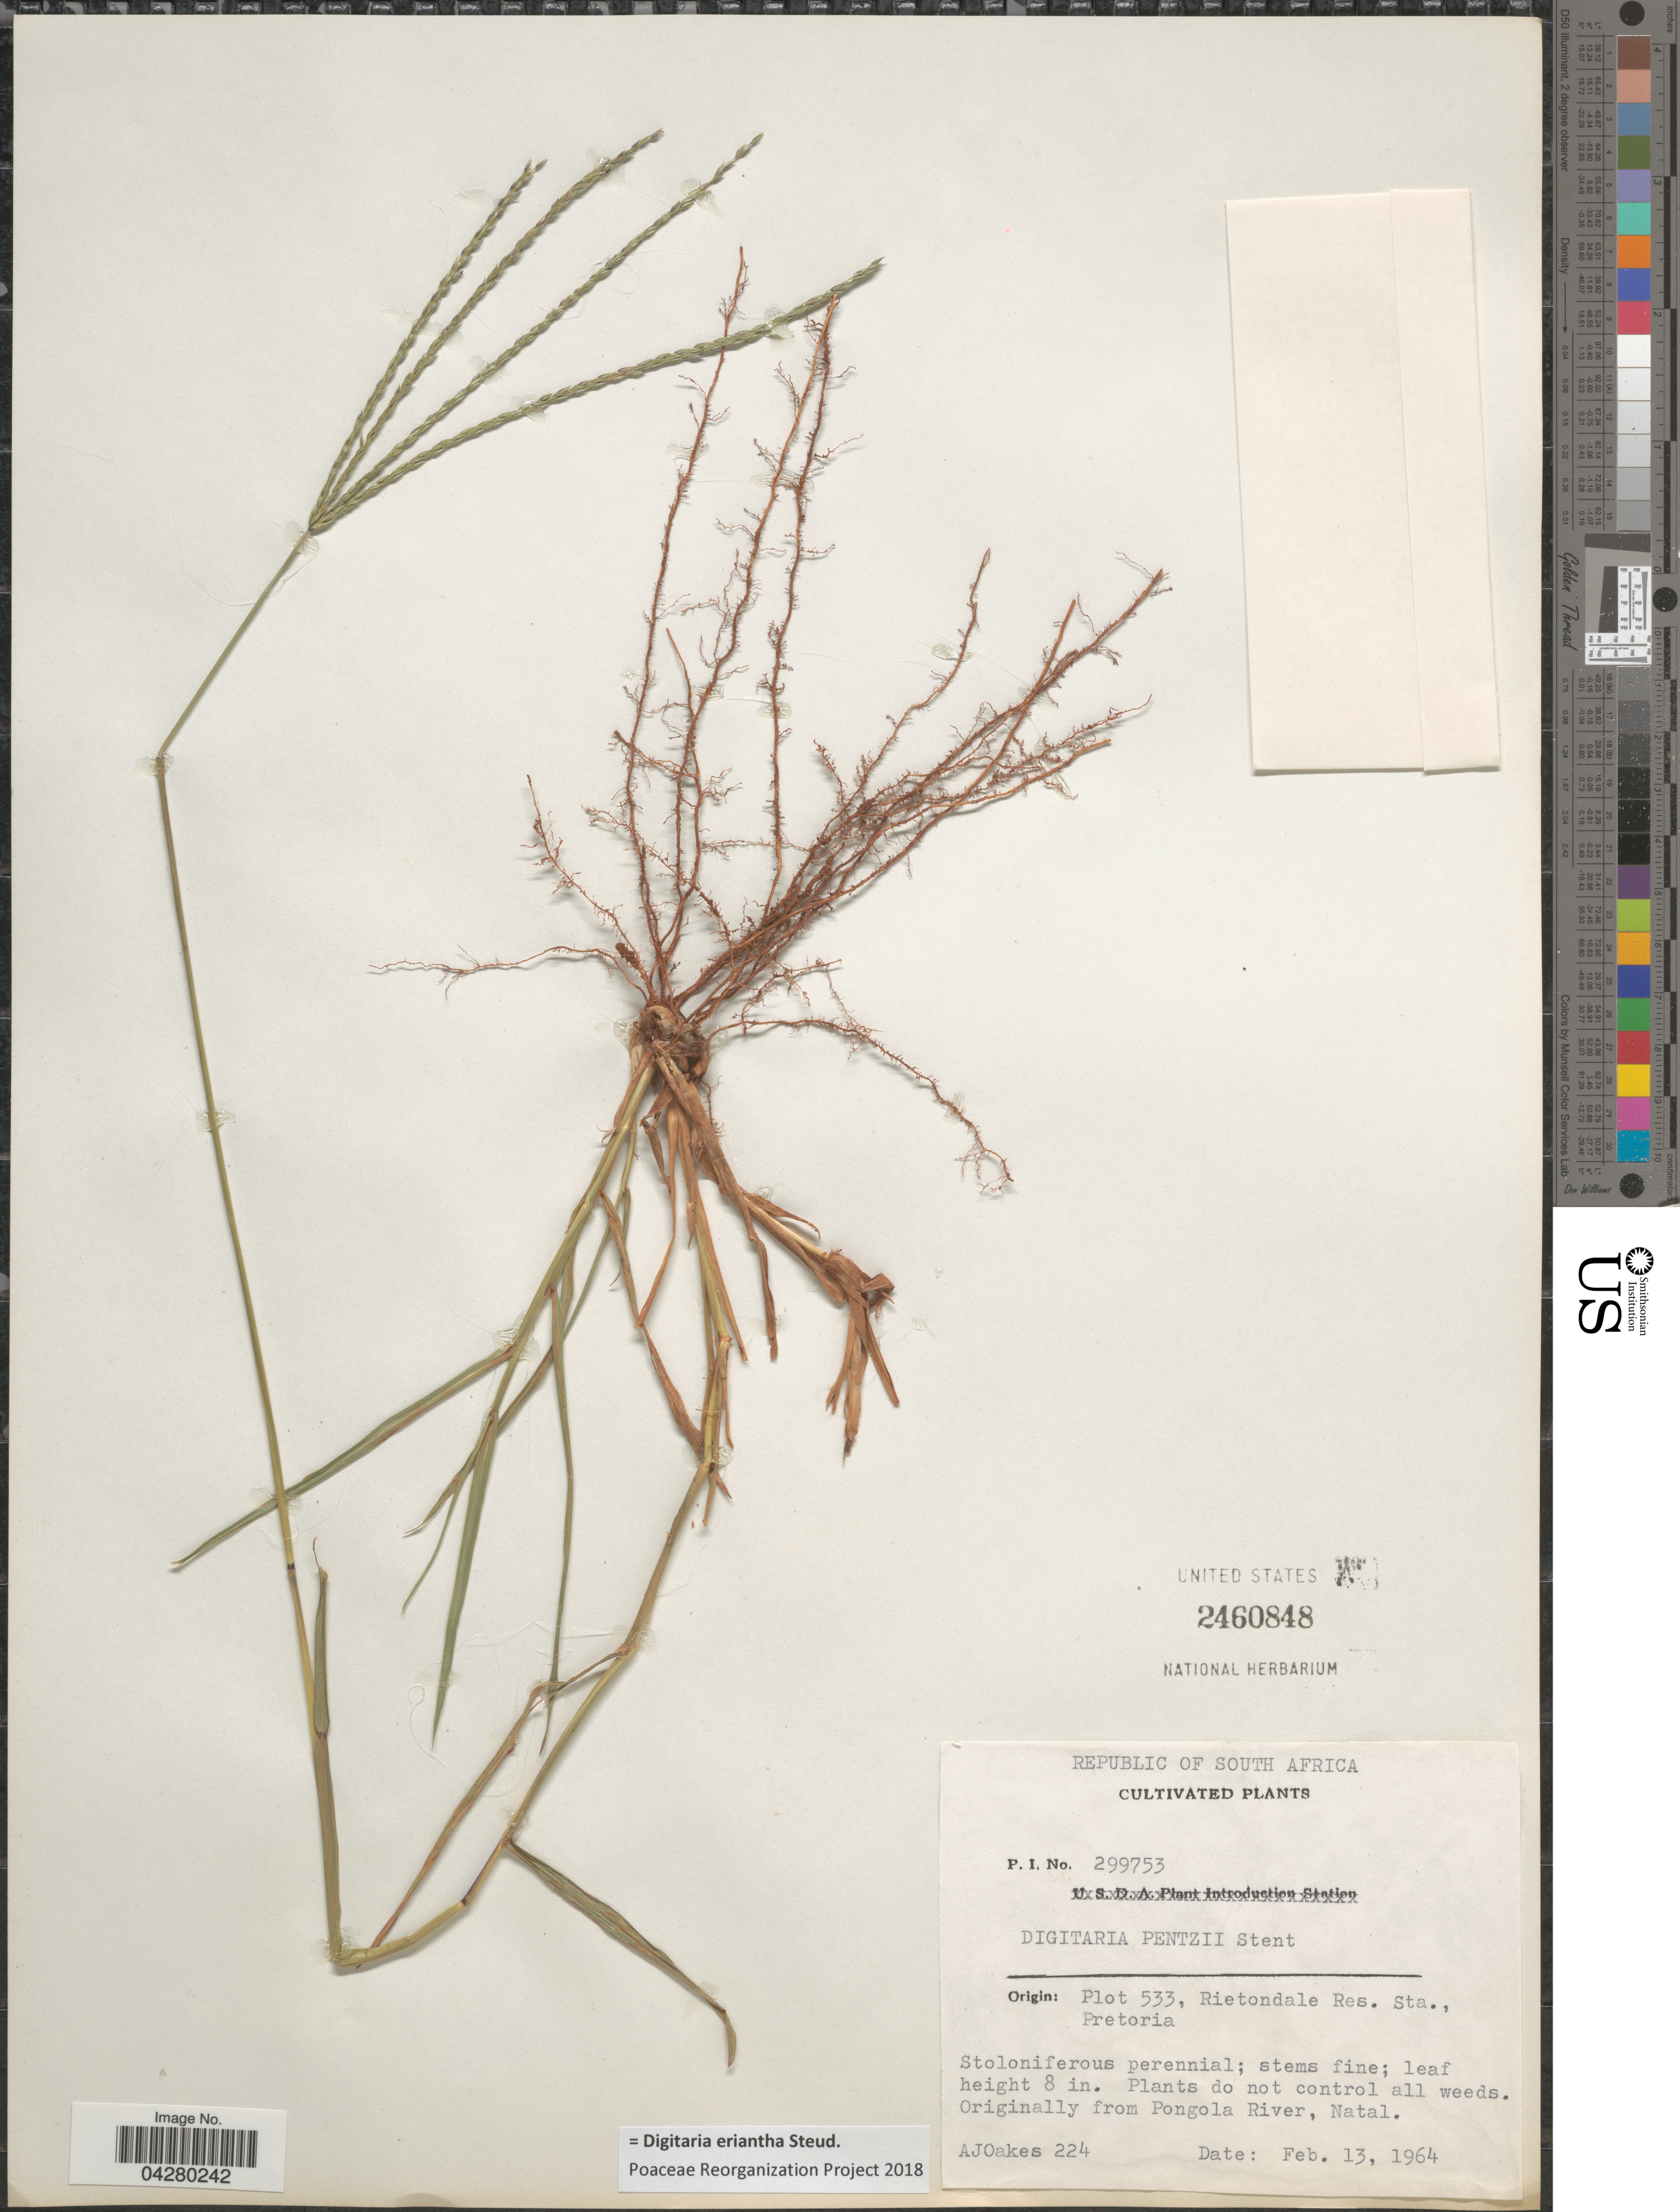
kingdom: Plantae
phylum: Tracheophyta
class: Liliopsida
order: Poales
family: Poaceae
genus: Digitaria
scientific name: Digitaria eriantha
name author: Steud.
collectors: A. Oakes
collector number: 224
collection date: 1964-02-13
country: South Africa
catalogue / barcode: US 2460848